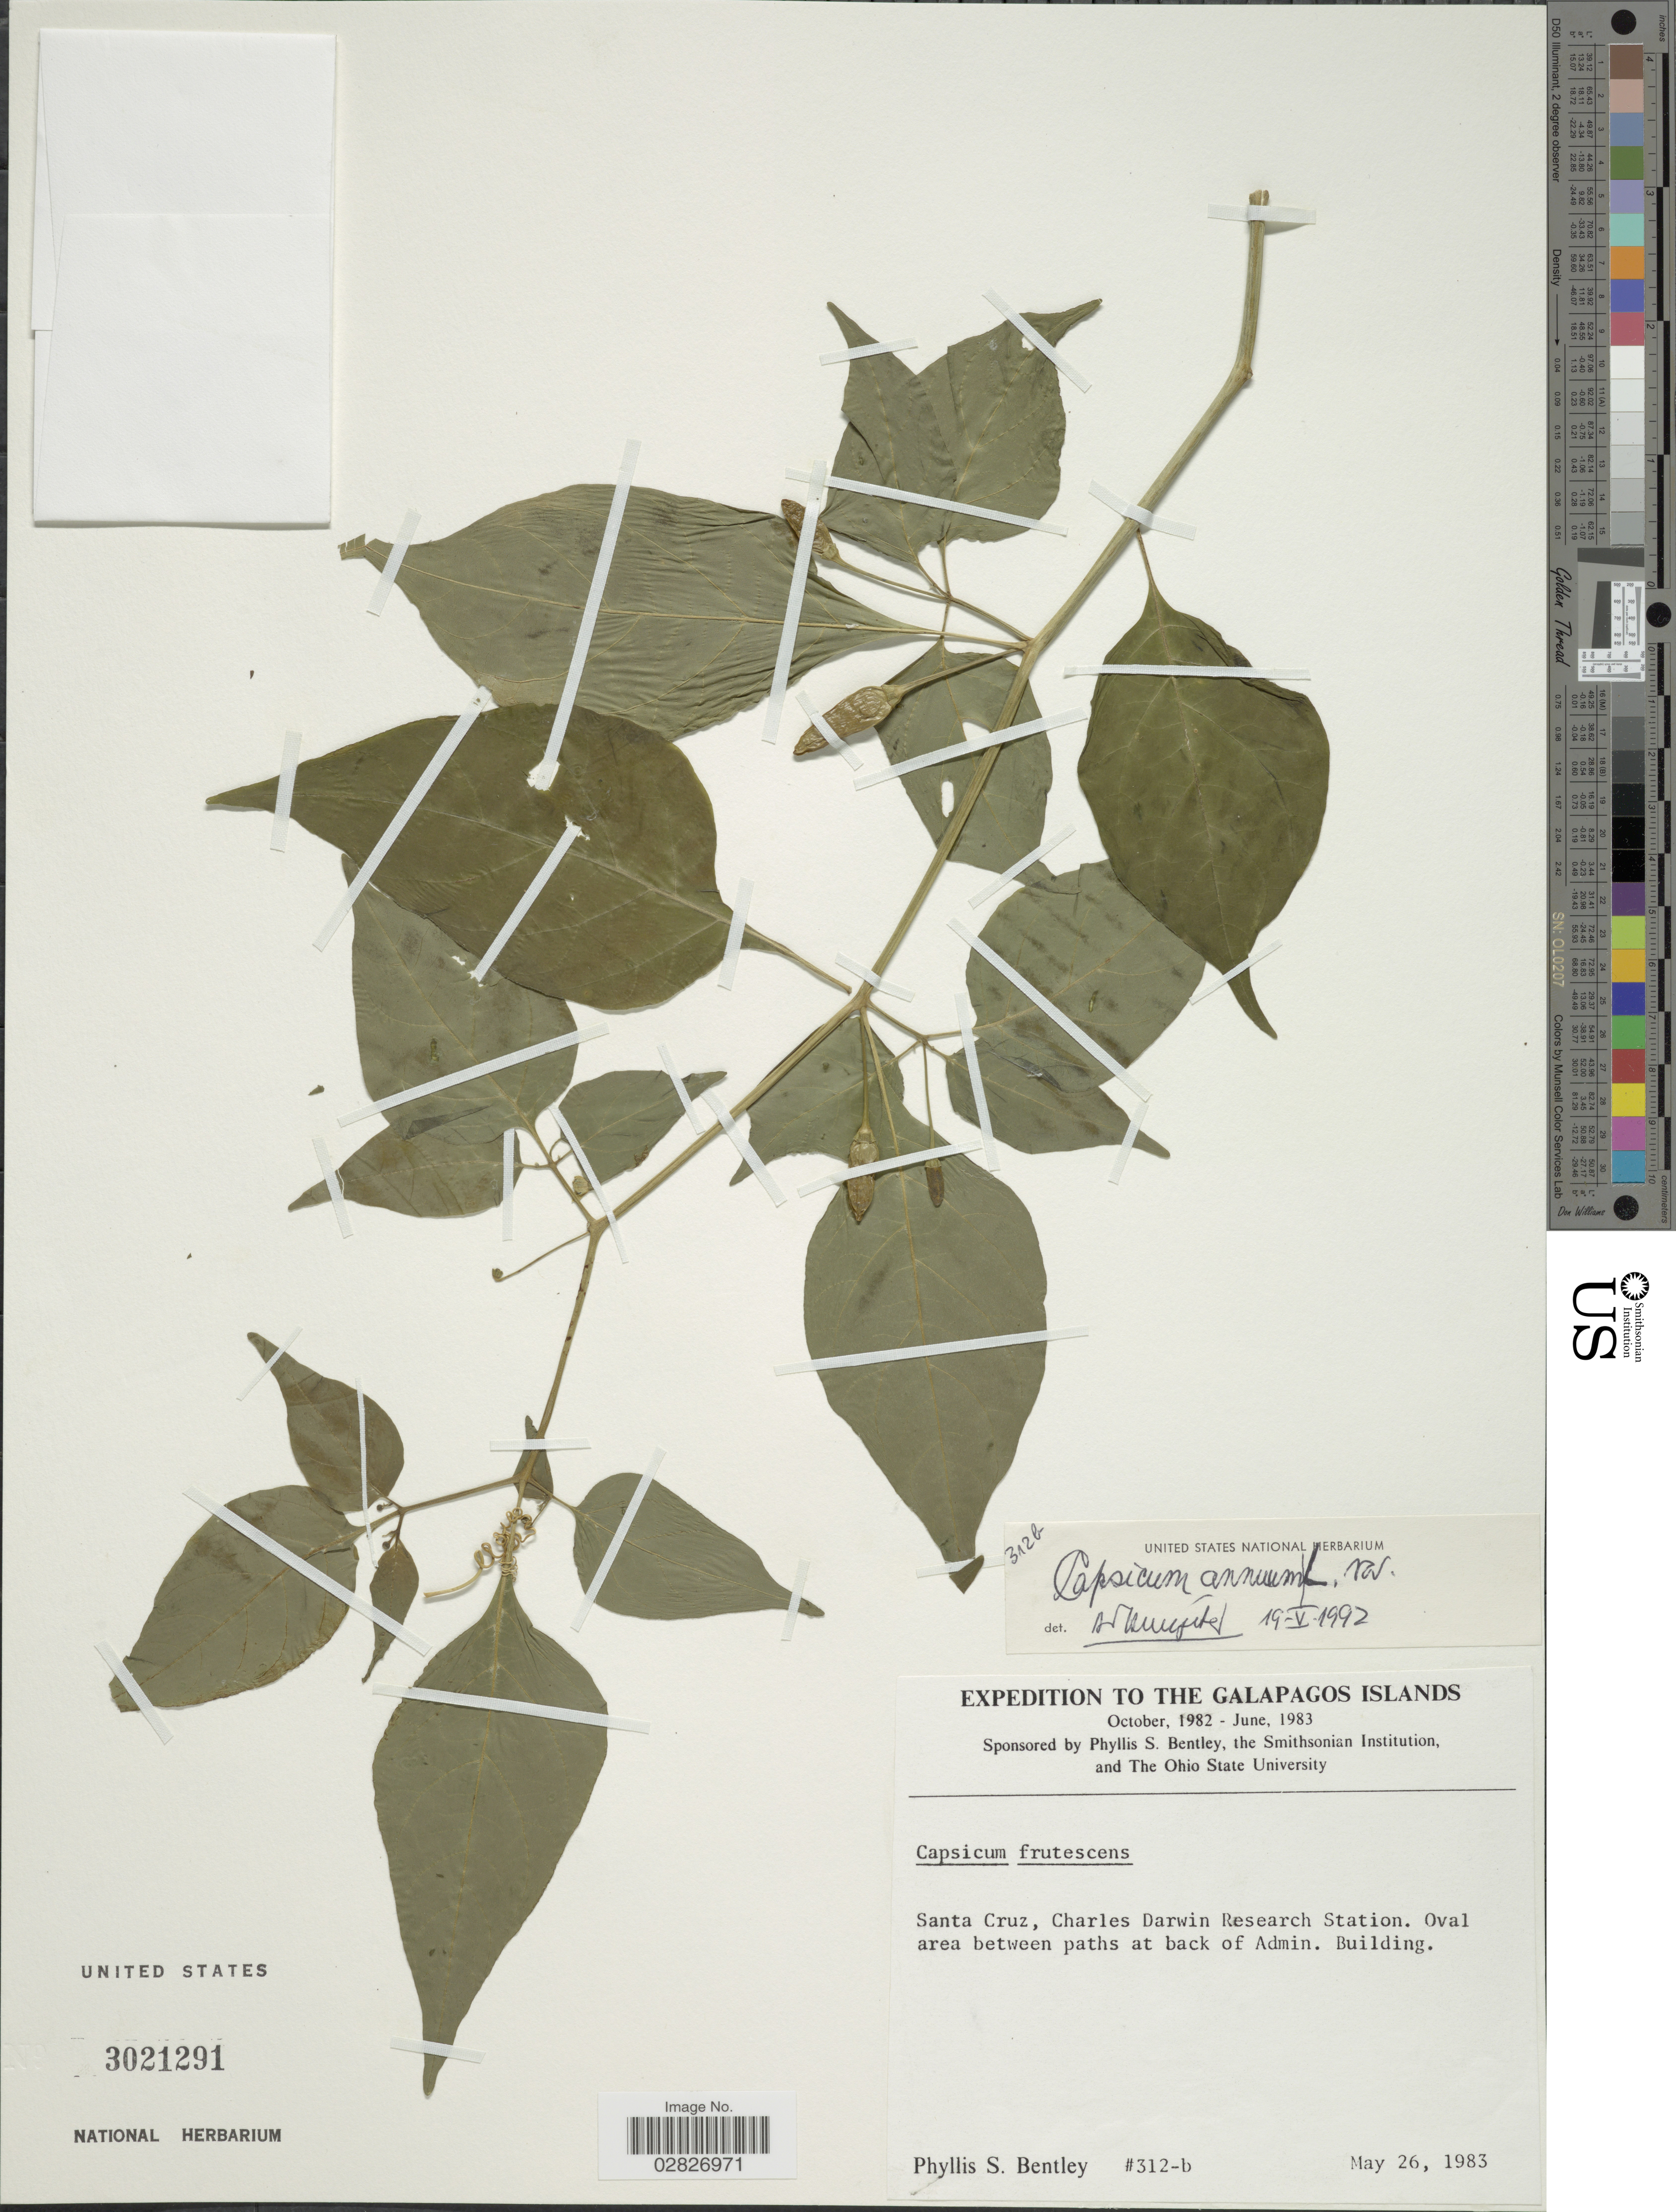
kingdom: Plantae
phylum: Tracheophyta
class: Magnoliopsida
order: Solanales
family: Solanaceae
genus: Capsicum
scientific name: Capsicum annuum 'Habanero'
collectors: P. S. Bentley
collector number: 312-b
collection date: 1983-05-26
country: Ecuador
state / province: Colón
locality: Galapagos Islands, Santa Cruz, Charles Darwin Research Station, Oval area between paths at back of Admin. Building.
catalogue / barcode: US 3021291